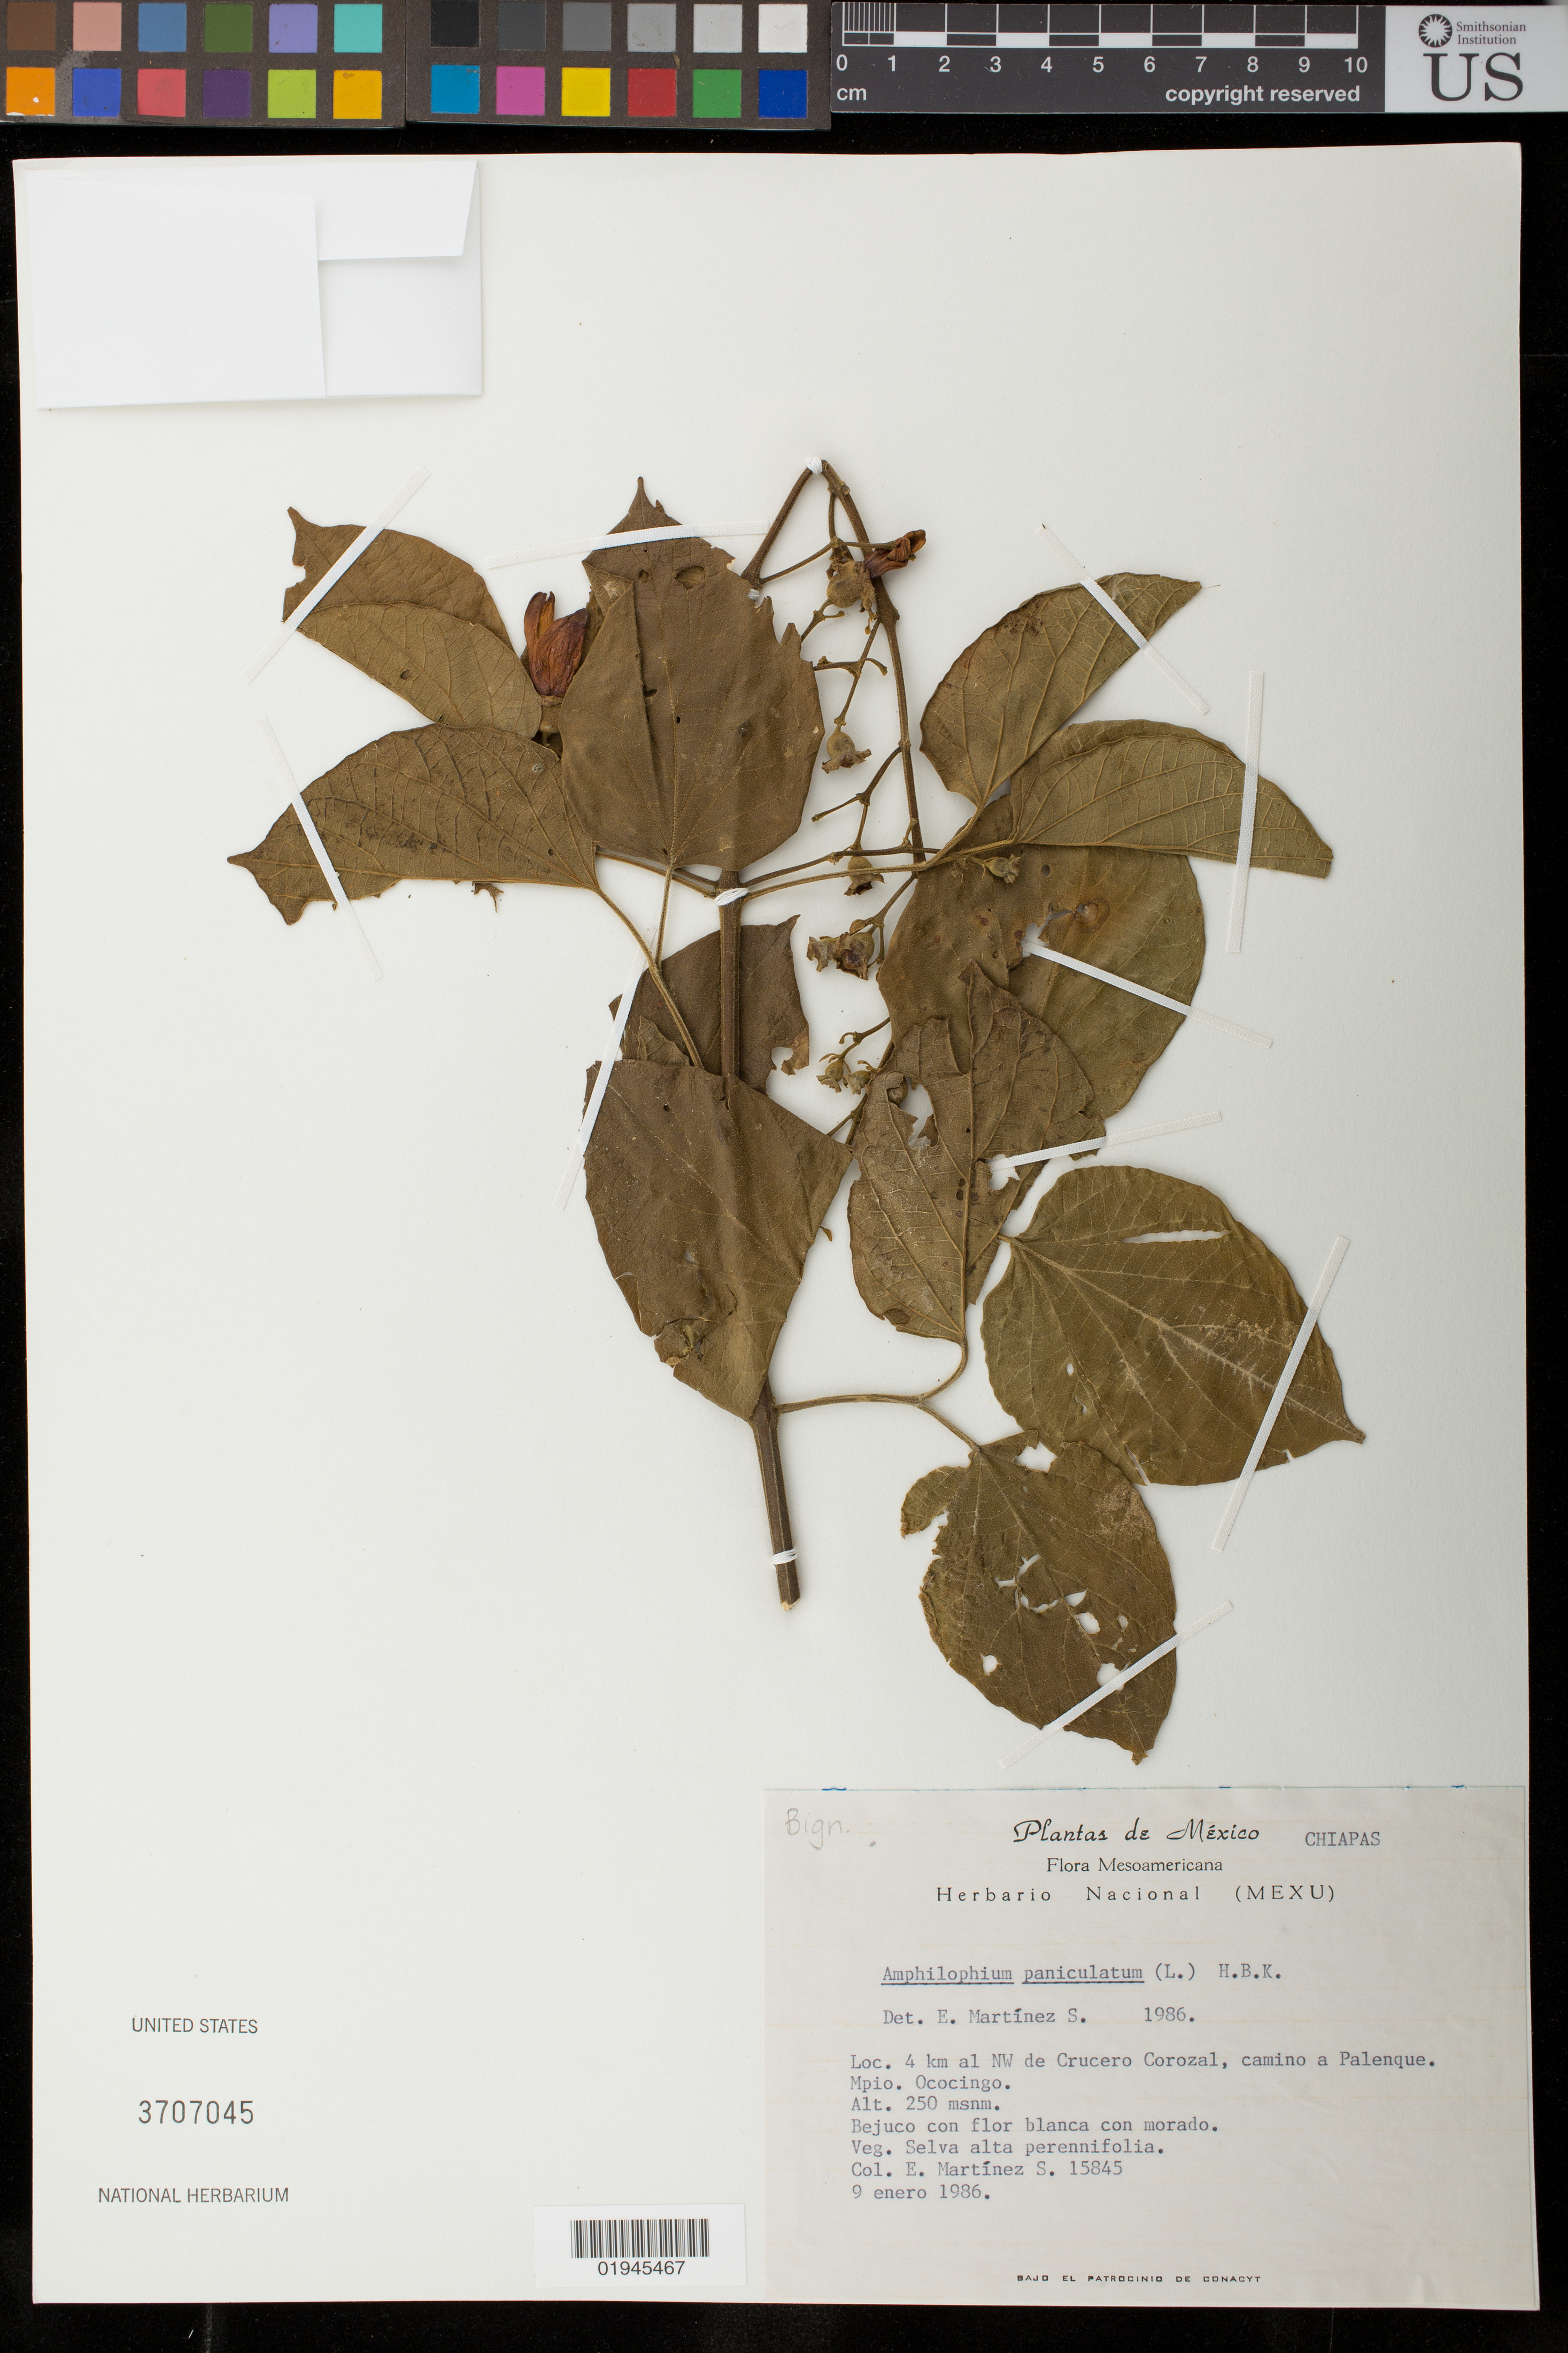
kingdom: Plantae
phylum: Tracheophyta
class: Magnoliopsida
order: Lamiales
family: Bignoniaceae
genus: Amphilophium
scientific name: Amphilophium paniculatum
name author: (L.) Kunth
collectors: E. M. Martínez S.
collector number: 15845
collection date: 1986-01-09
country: Mexico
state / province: Chiapas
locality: A 4 km al NW de Crucero Corozal camino a Palenque, Mpio. Ococingo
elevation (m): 250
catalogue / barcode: US 3707045